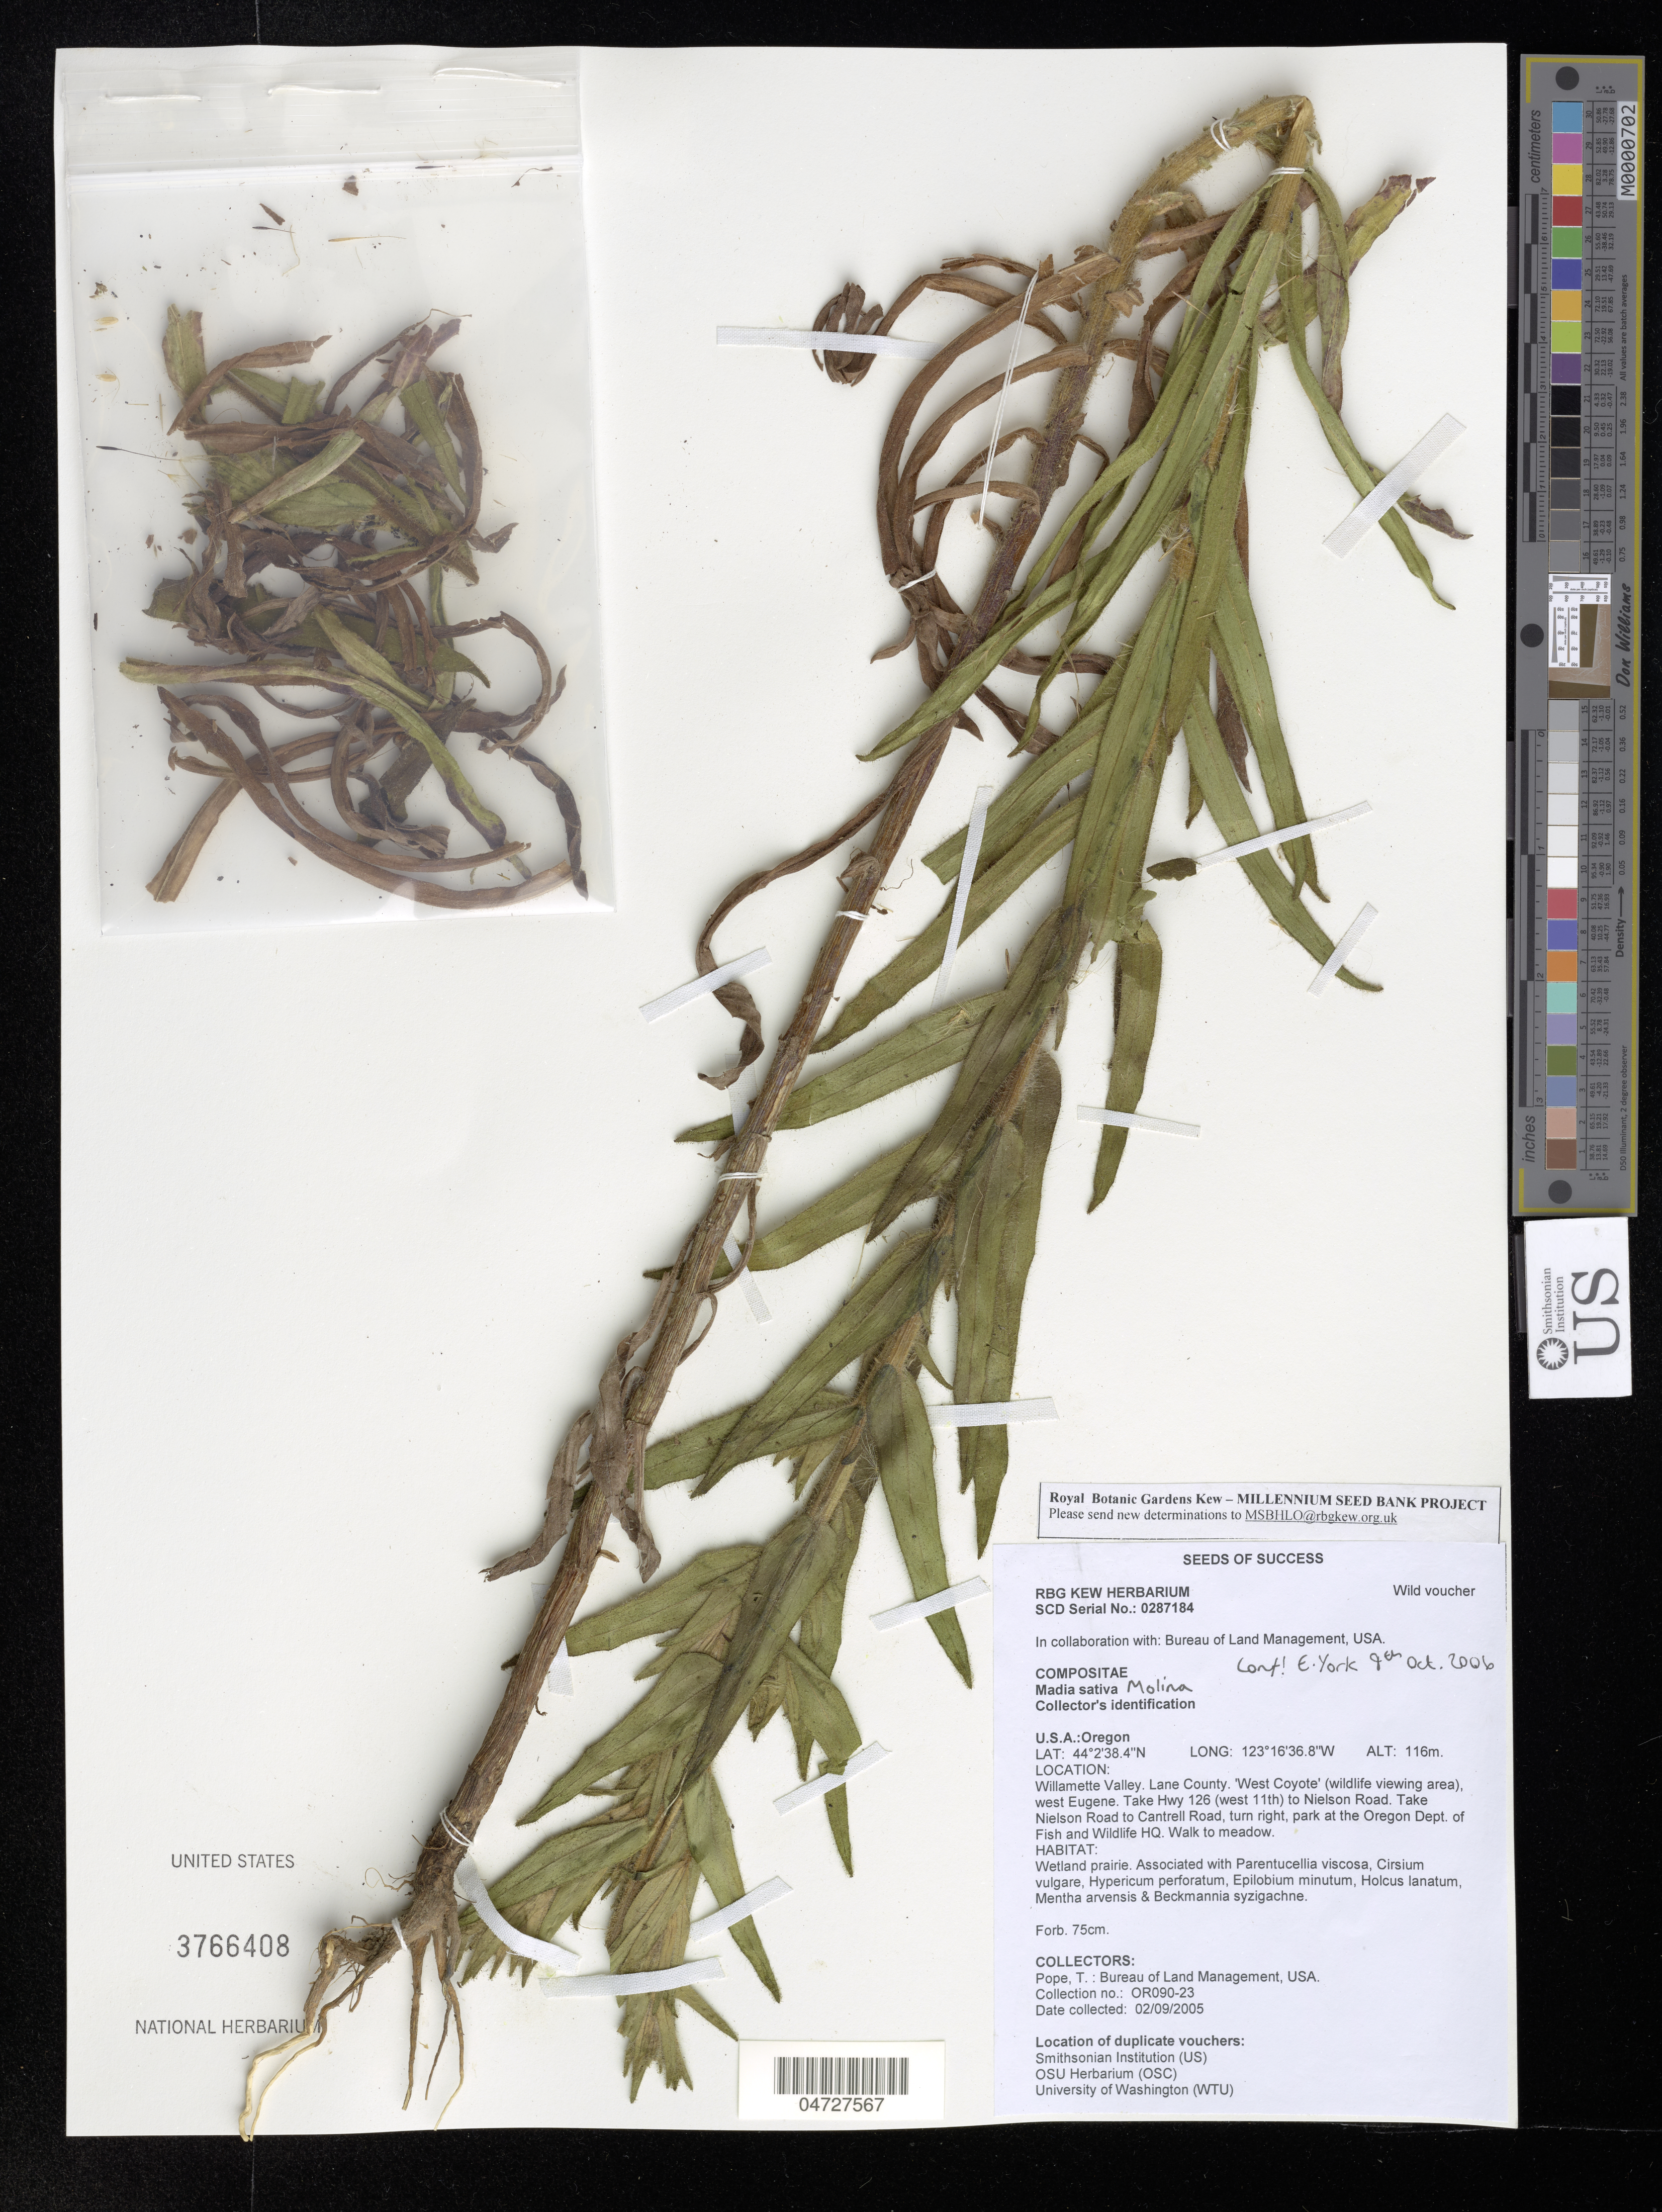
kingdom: Plantae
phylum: Tracheophyta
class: Magnoliopsida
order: Asterales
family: Asteraceae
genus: Madia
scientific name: Madia sativa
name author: Molina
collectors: T. Pope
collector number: OR090-23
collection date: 2005-09-02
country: United States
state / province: Oregon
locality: Willamette Valley. Lane County. 'West Coyote' (wildlife viewing area), west Eugene. Take Hwy 126 (west 11th) to Nielson Road. Take Nielson Road to Cantrell Road, turn right, park at the Oregon Dept. of Fish and Wildlife HQ. Walk to meadow.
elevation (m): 116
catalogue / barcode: US 3766408